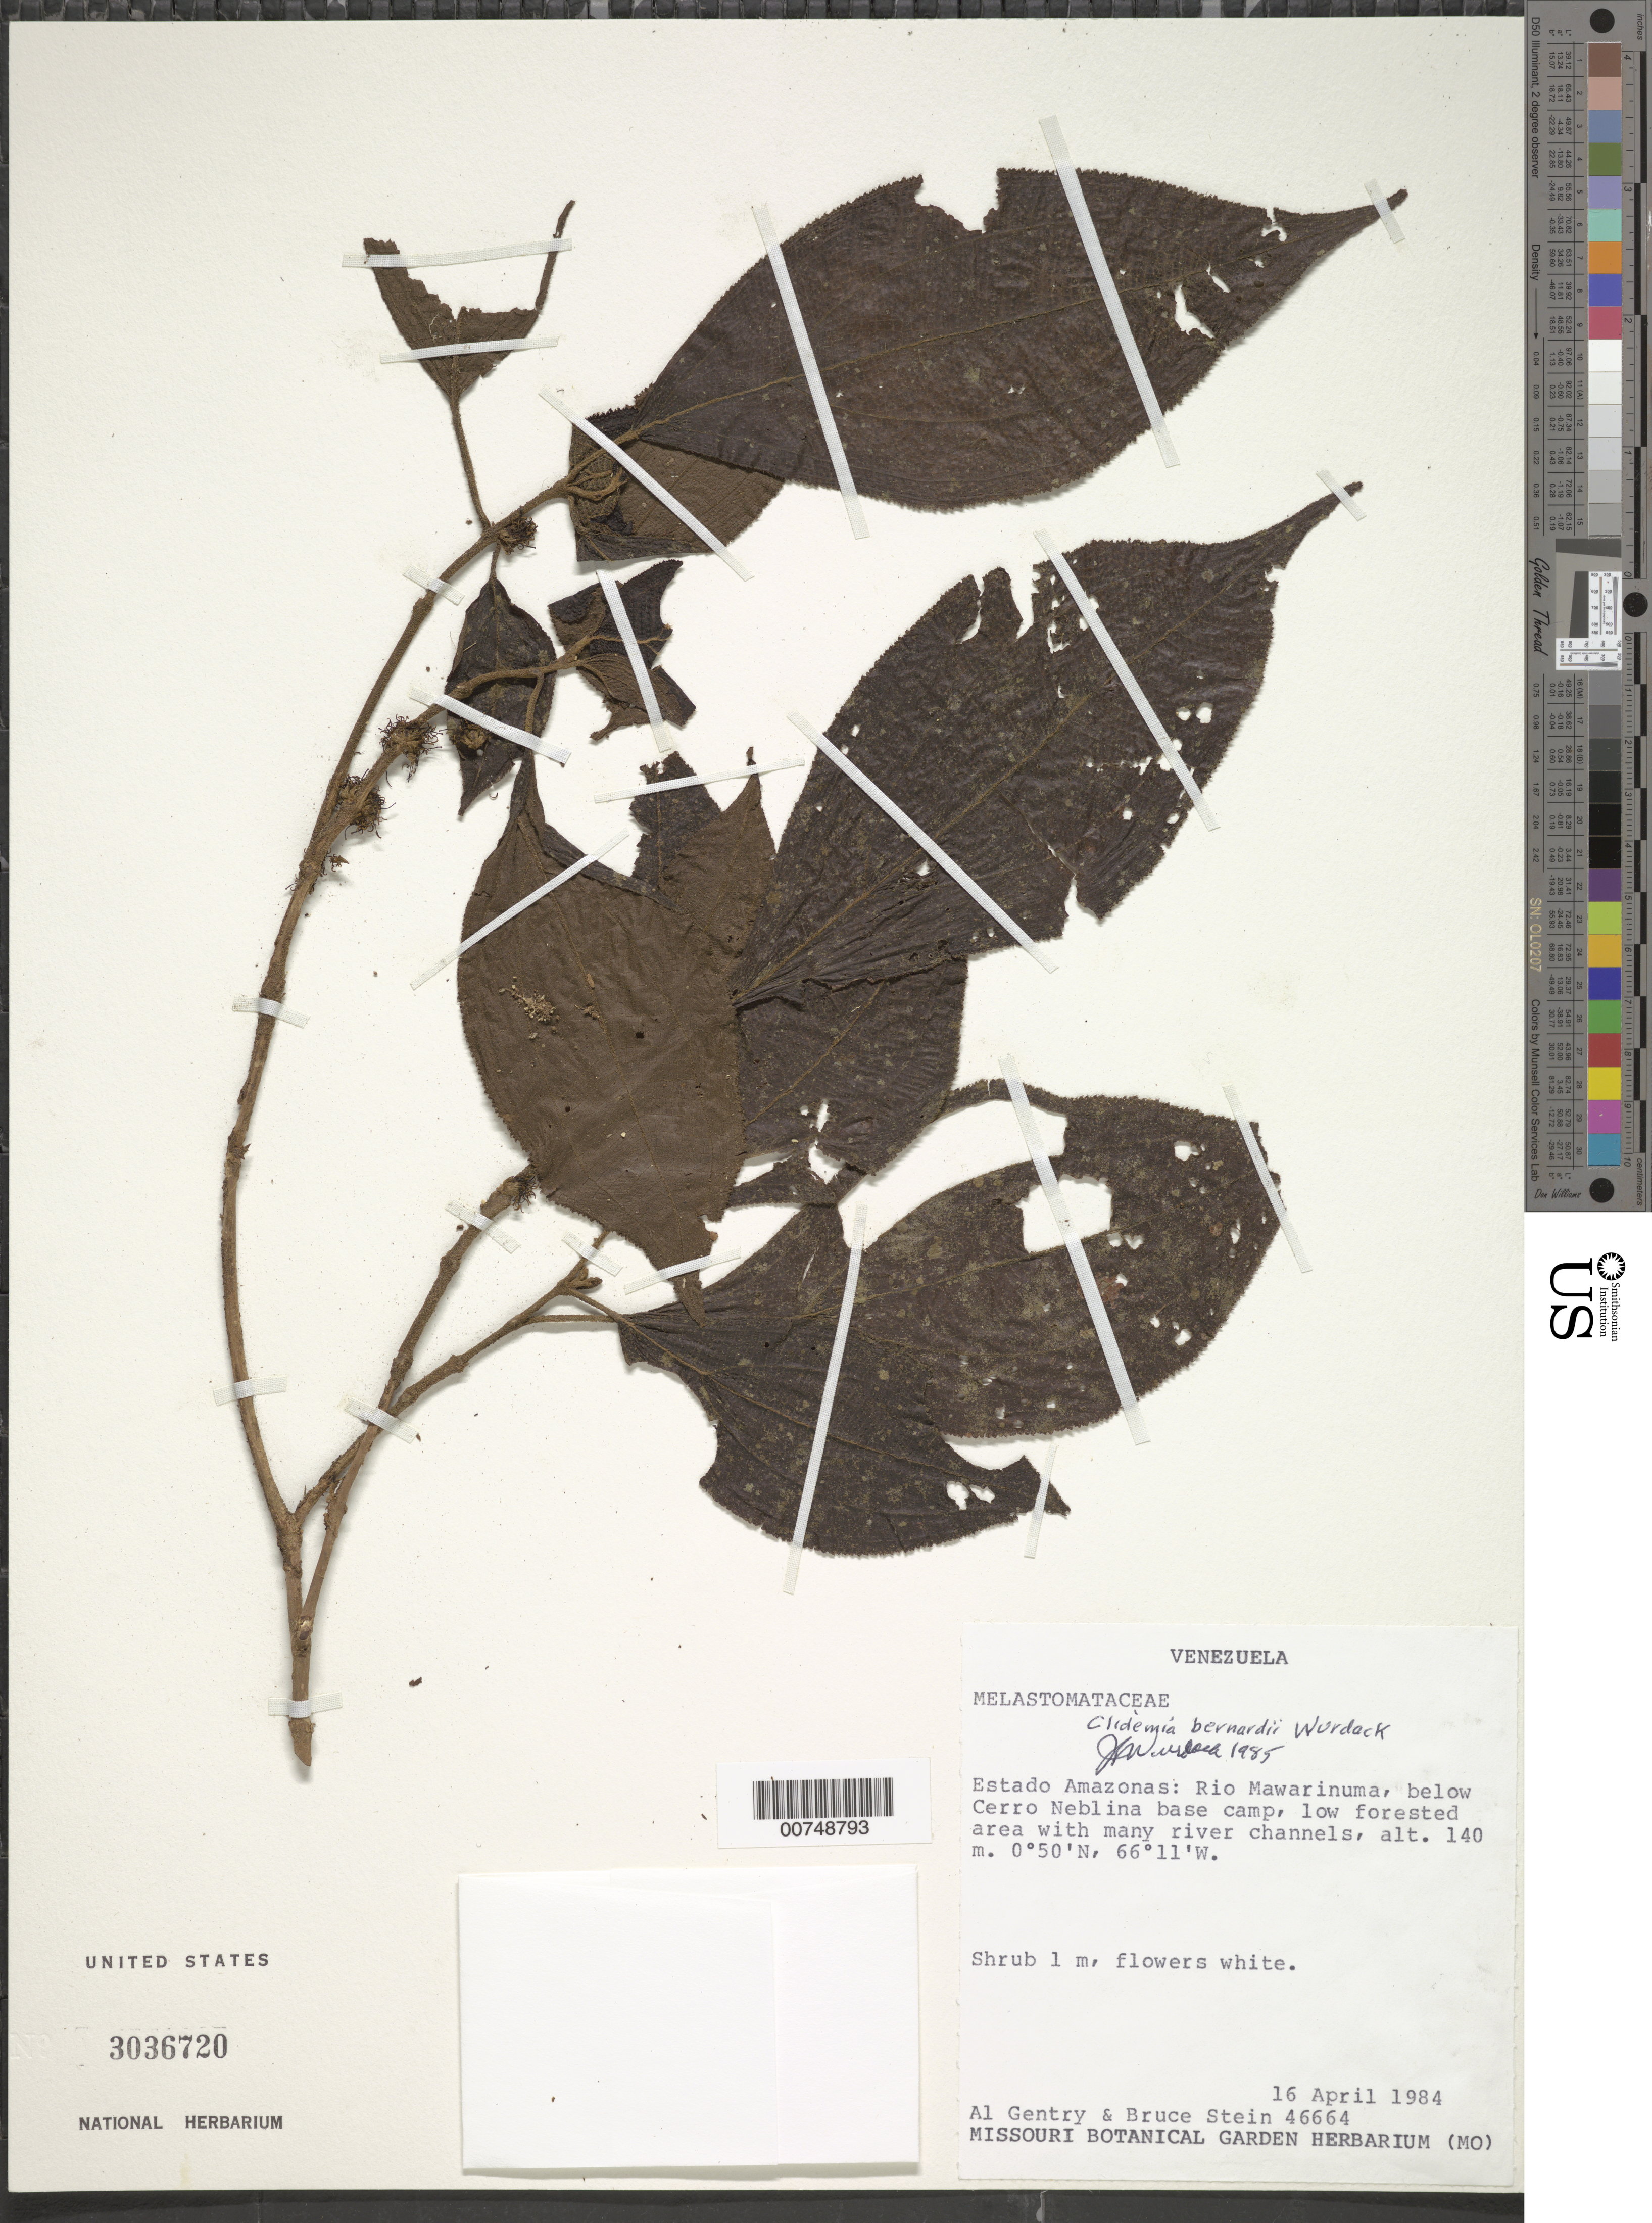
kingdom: Plantae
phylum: Tracheophyta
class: Magnoliopsida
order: Myrtales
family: Melastomataceae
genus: Clidemia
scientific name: Clidemia bernardii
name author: Wurdack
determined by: Wurdack, John J., (US), US (UNITED STATES)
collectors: A. H. Gentry & B. Stein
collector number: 46664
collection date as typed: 16-Apr-84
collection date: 1984-04-16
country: Venezuela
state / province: Amazonas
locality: Río Mawarinuma, below Cerro de La Neblina base camp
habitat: Low forested area with many river channels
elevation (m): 140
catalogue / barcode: US 3036720